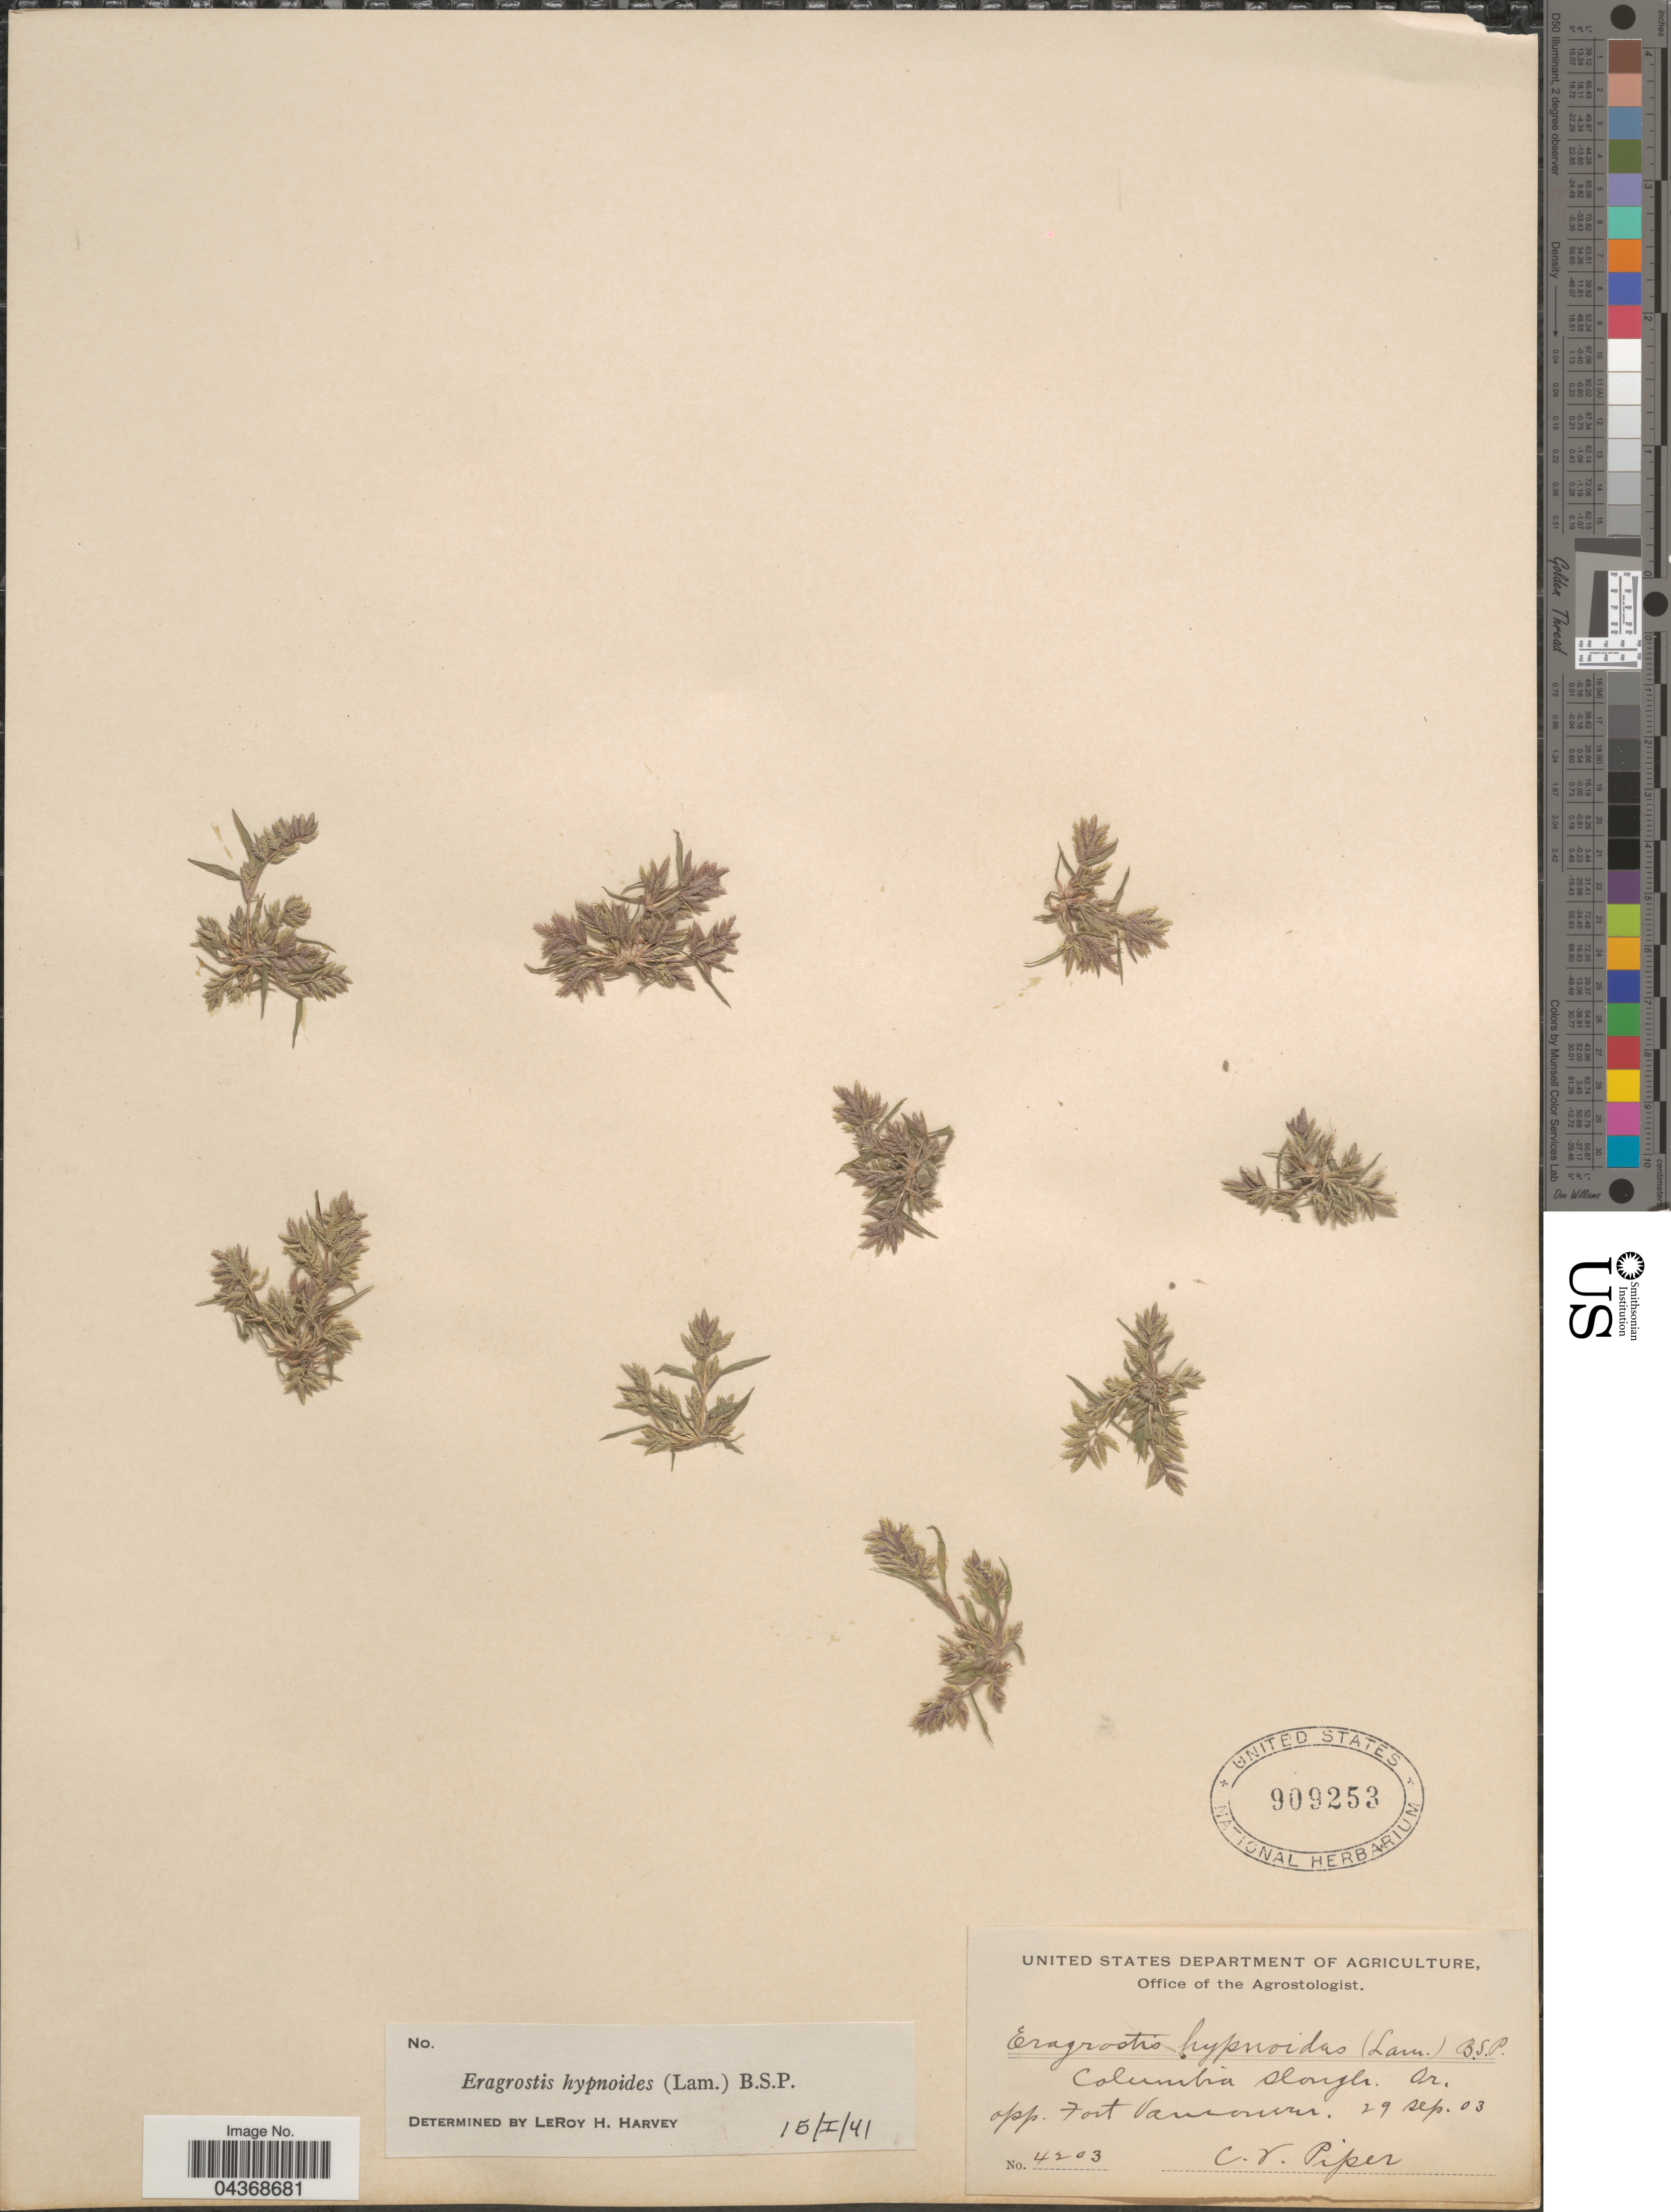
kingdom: Plantae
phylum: Tracheophyta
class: Liliopsida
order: Poales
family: Poaceae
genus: Eragrostis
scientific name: Eragrostis hypnoides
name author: (Lam.) Britton, Stearns & Poggenb.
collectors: C. V. Piper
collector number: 4203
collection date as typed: Transcribed d/m/y: 29/9/3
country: United States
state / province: Oregon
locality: Columbia Slough. opp. Fort Vancouver.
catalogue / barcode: US 909253